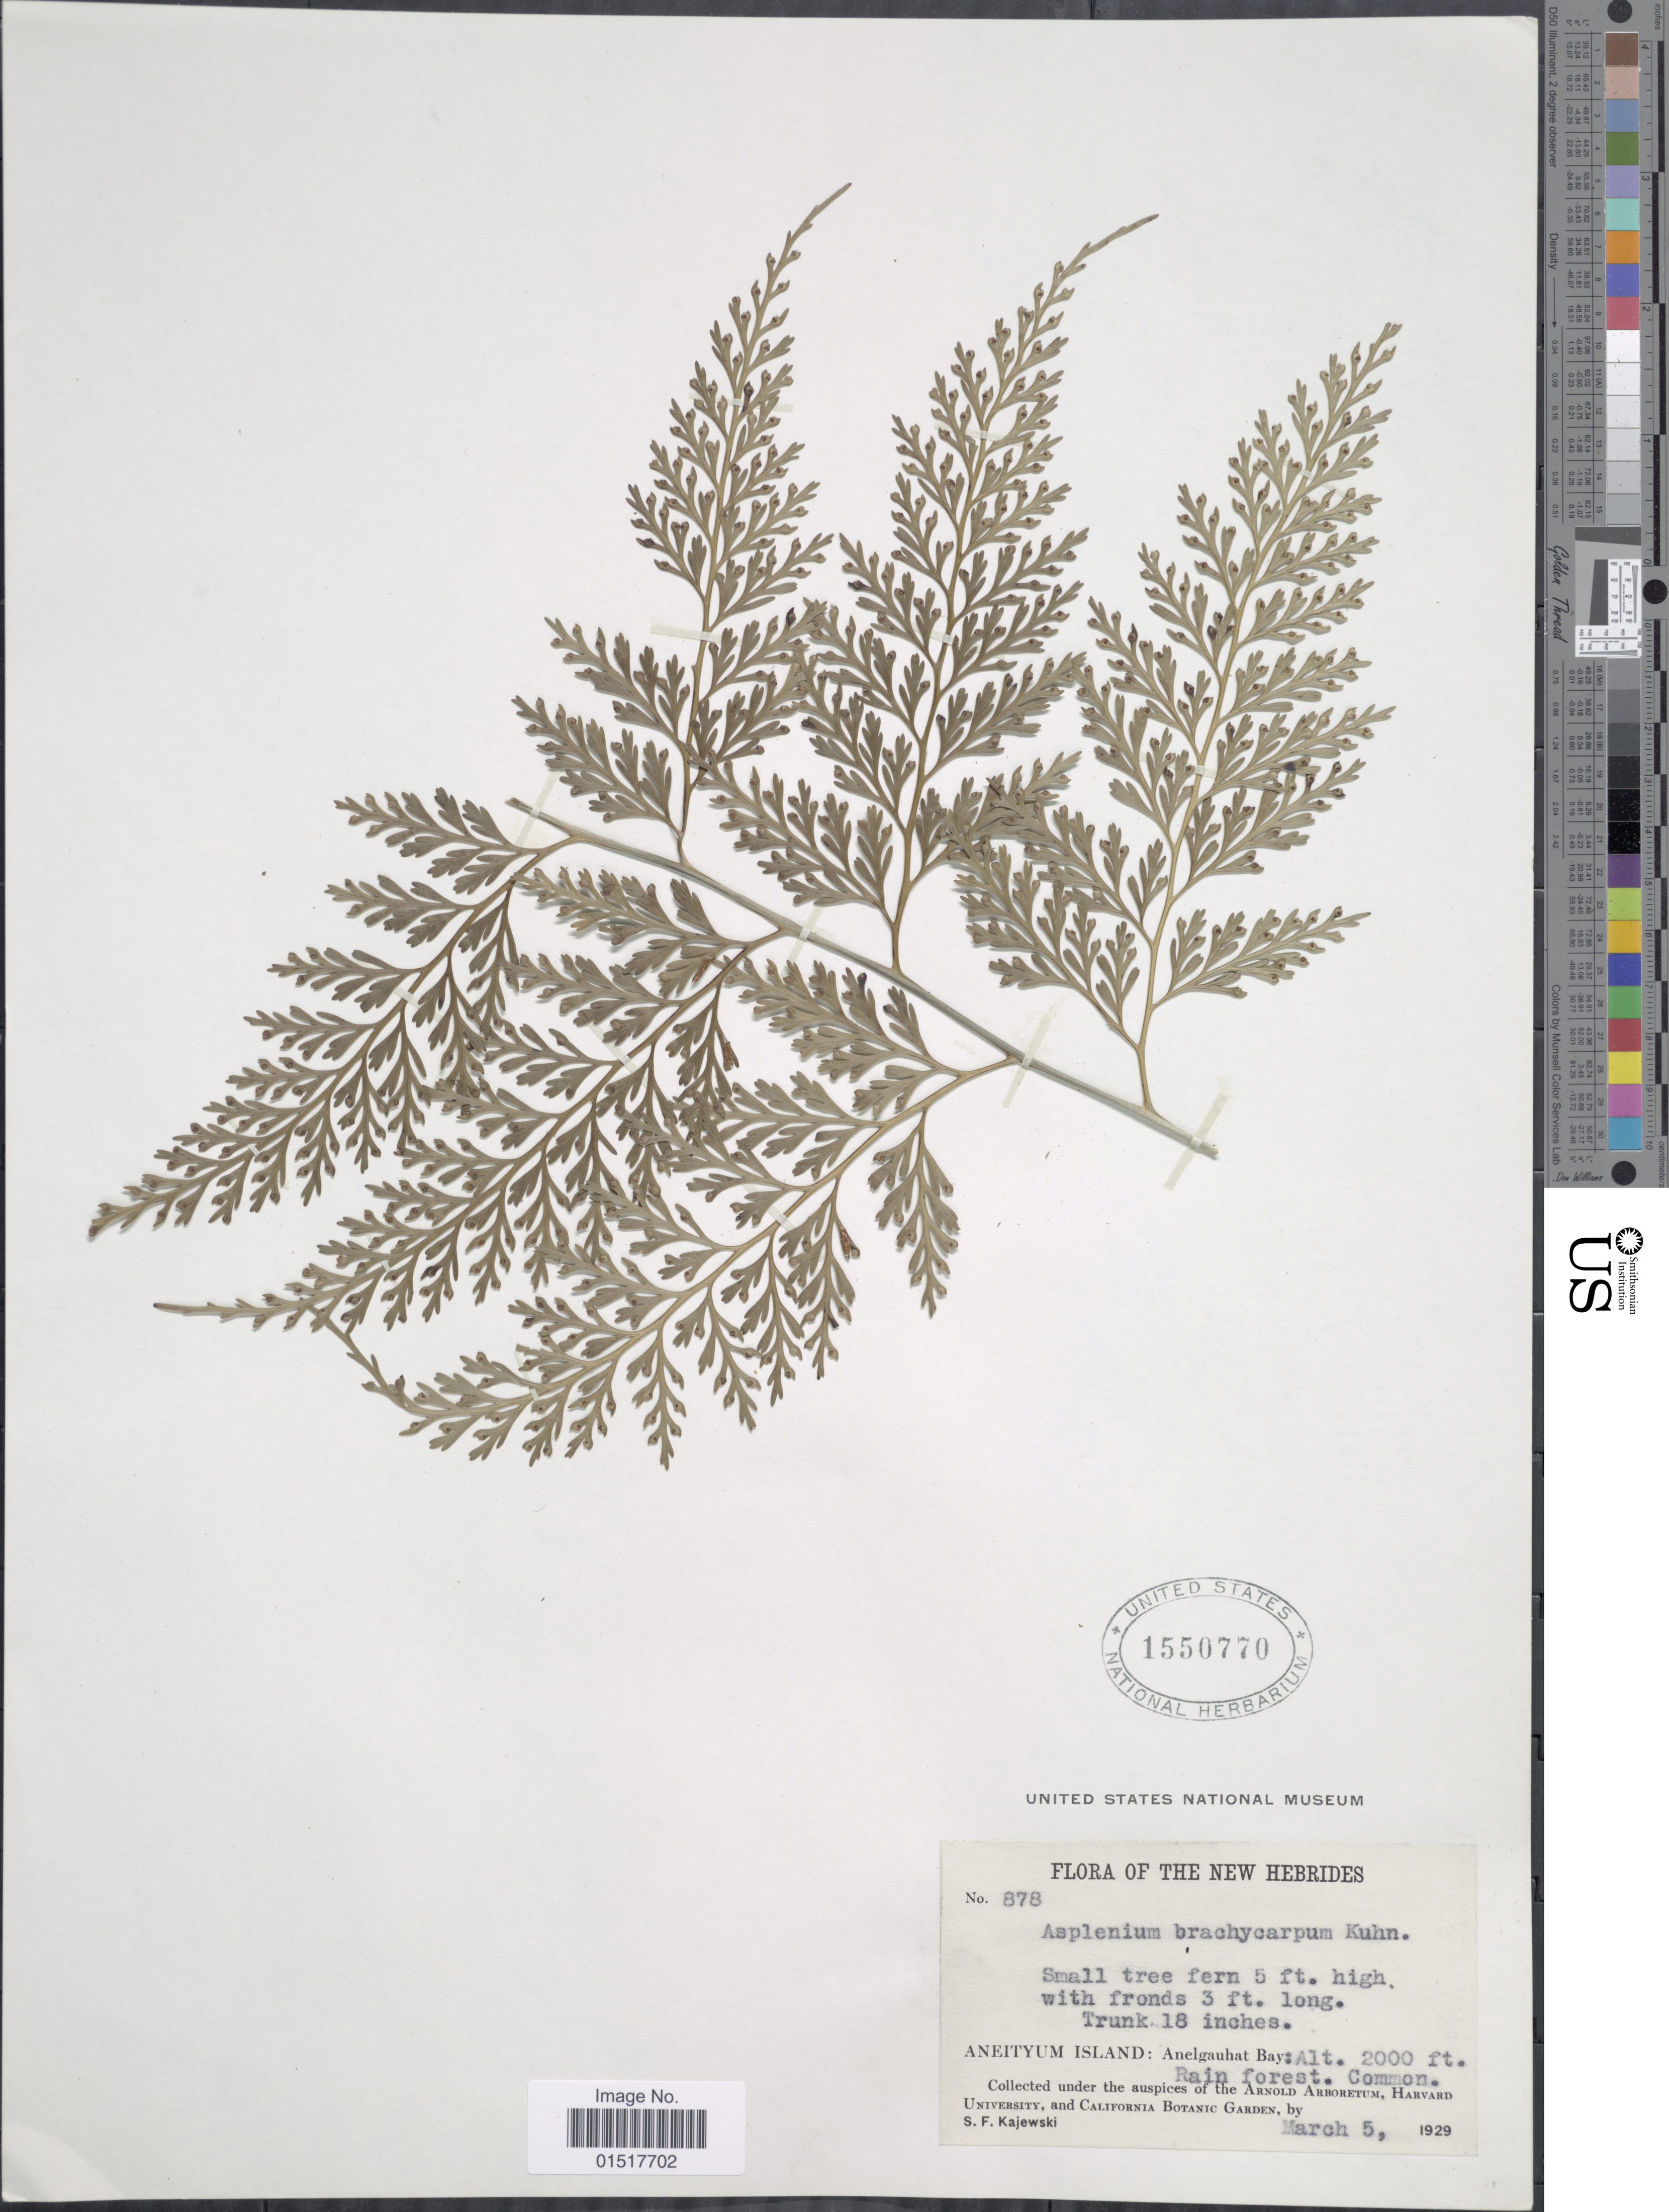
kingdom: Plantae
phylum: Tracheophyta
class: Polypodiopsida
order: Polypodiales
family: Aspleniaceae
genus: Asplenium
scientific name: Asplenium gibberosum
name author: (G. Forst.) Mett.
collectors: S. Kajewski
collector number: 878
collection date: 1929-03-05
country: Vanuatu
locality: New Hebrides. Aneityum Island: Anelgauhat Bay.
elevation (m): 610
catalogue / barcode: US 1550770